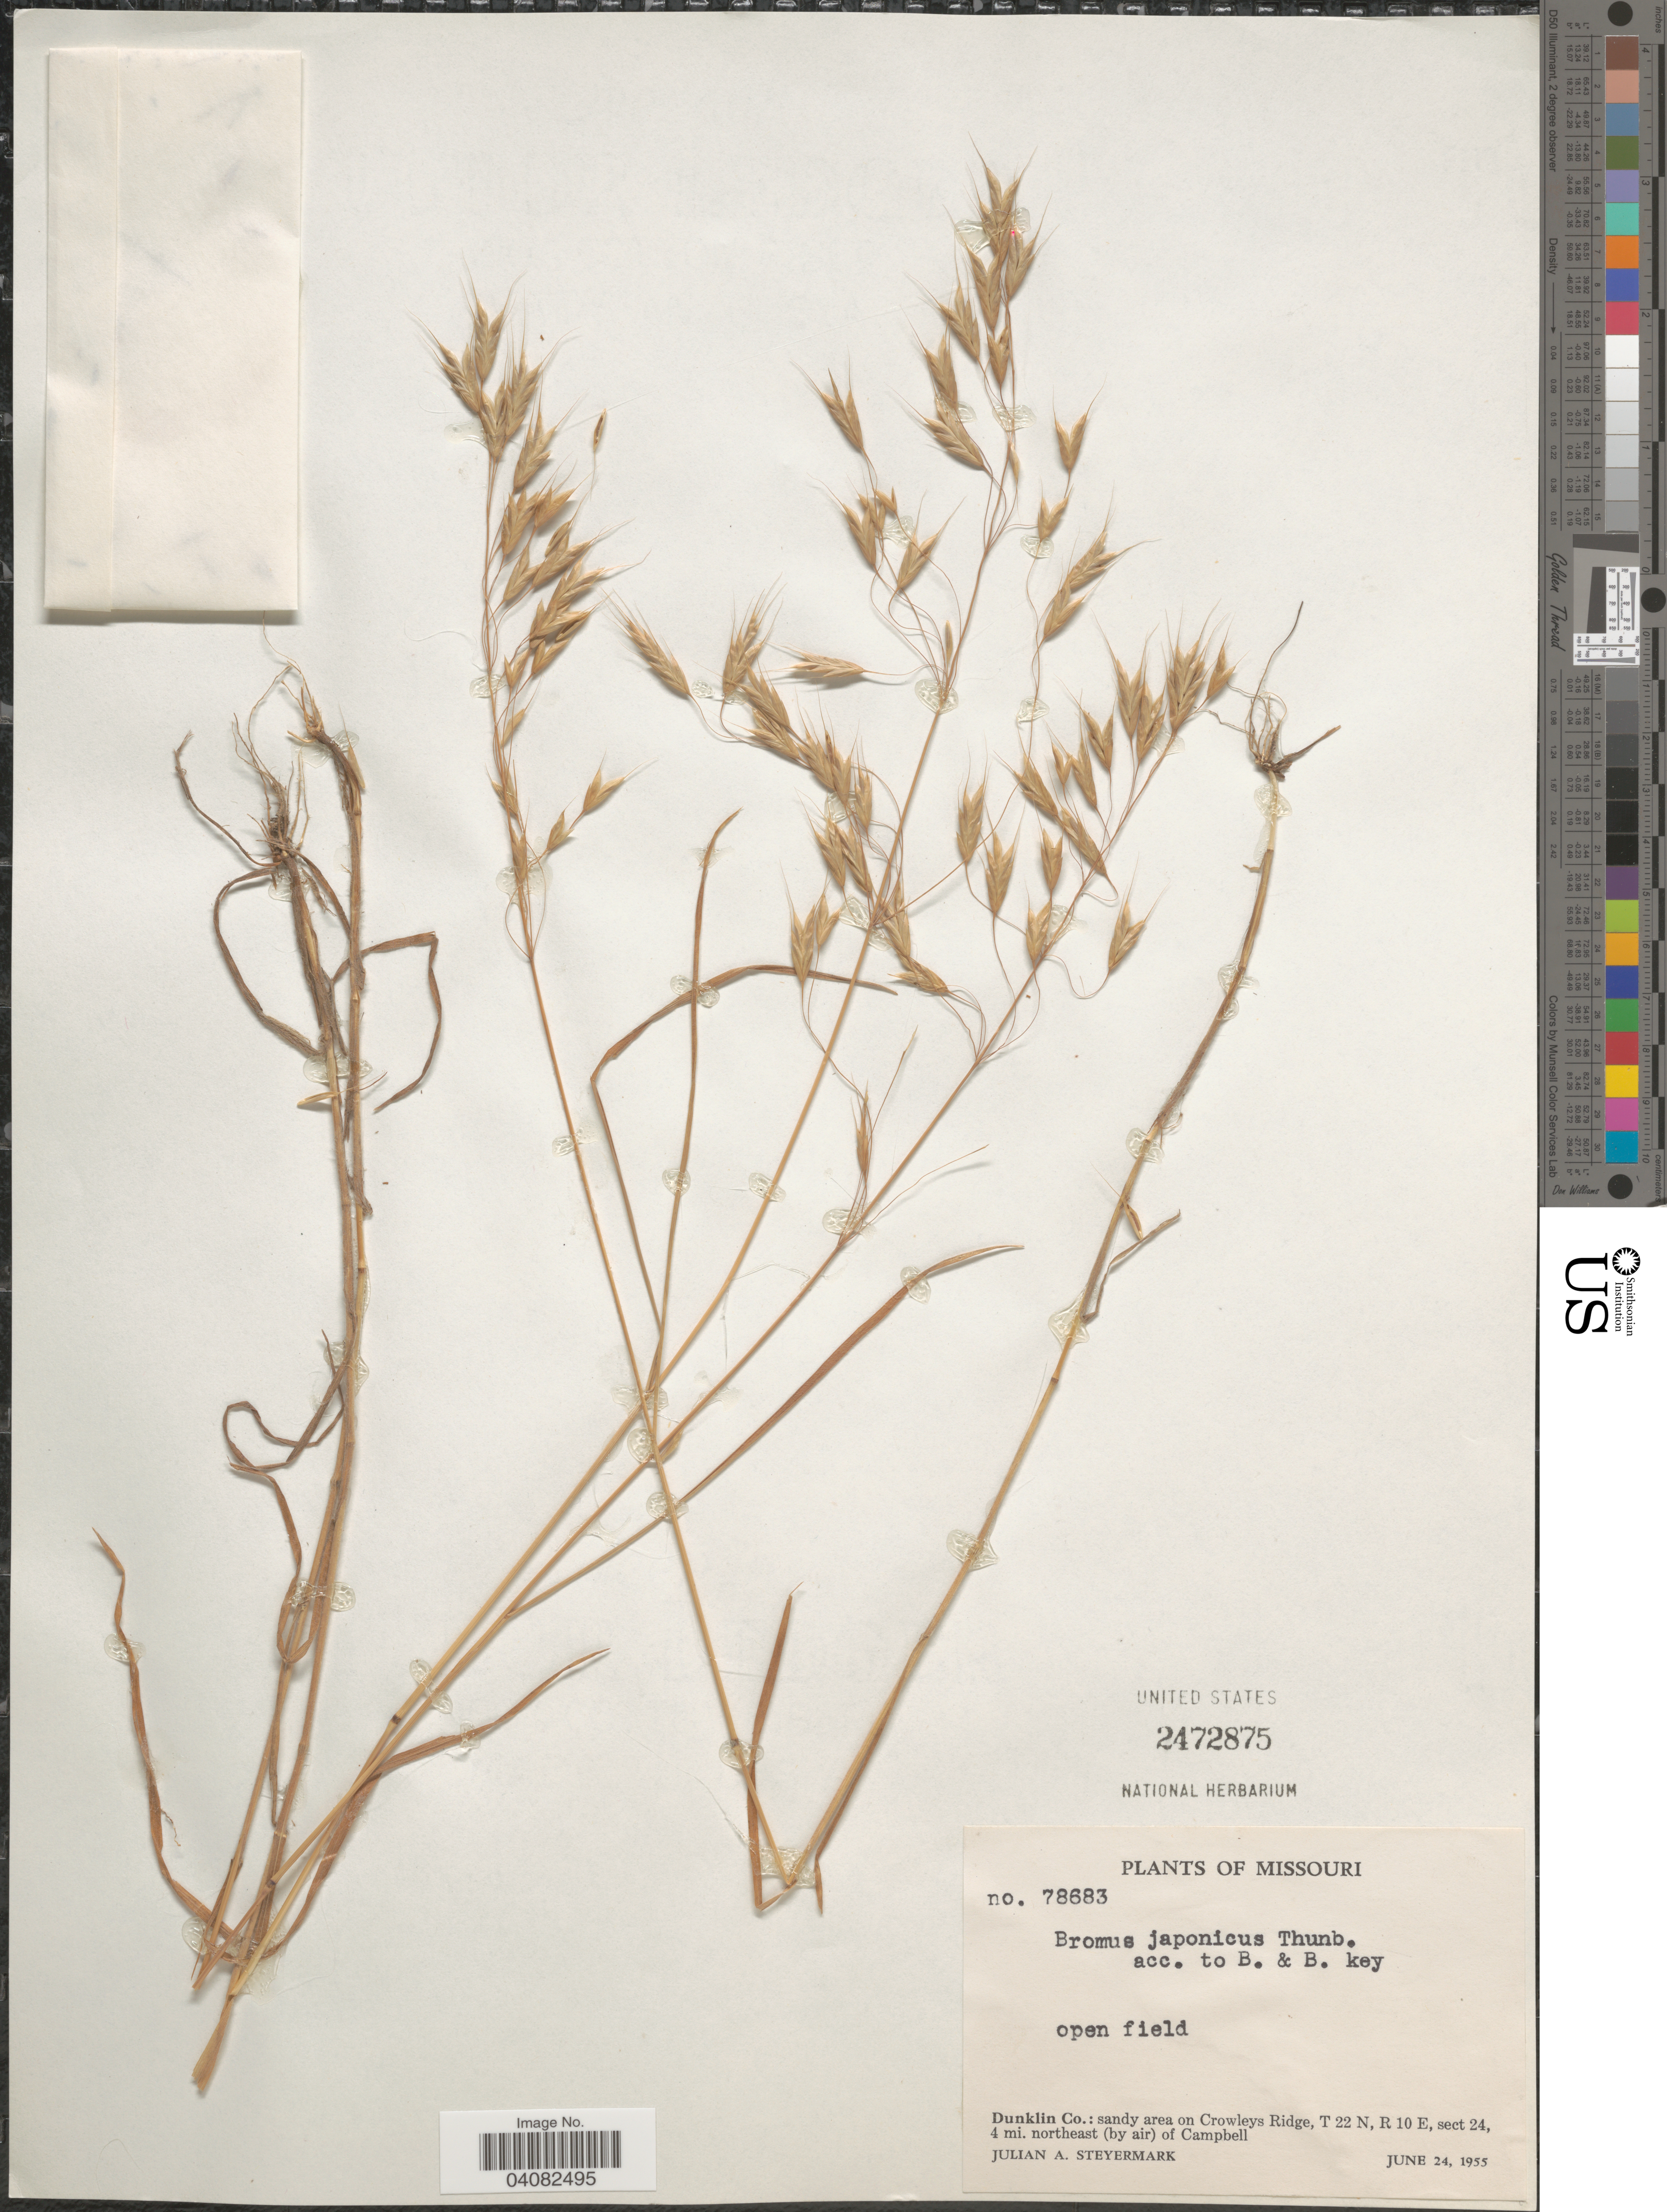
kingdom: Plantae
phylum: Tracheophyta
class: Liliopsida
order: Poales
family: Poaceae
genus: Bromus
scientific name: Bromus intermedius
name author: Gussone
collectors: J. Steyermark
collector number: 78683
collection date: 1955-06-24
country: United States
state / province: Missouri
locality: Dunklin Co.: sandy area on Crowleys Ridge, T 22 N, R 10 E, sect 24, 4 mi. northeast (by air) of Campbell.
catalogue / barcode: US 2472875